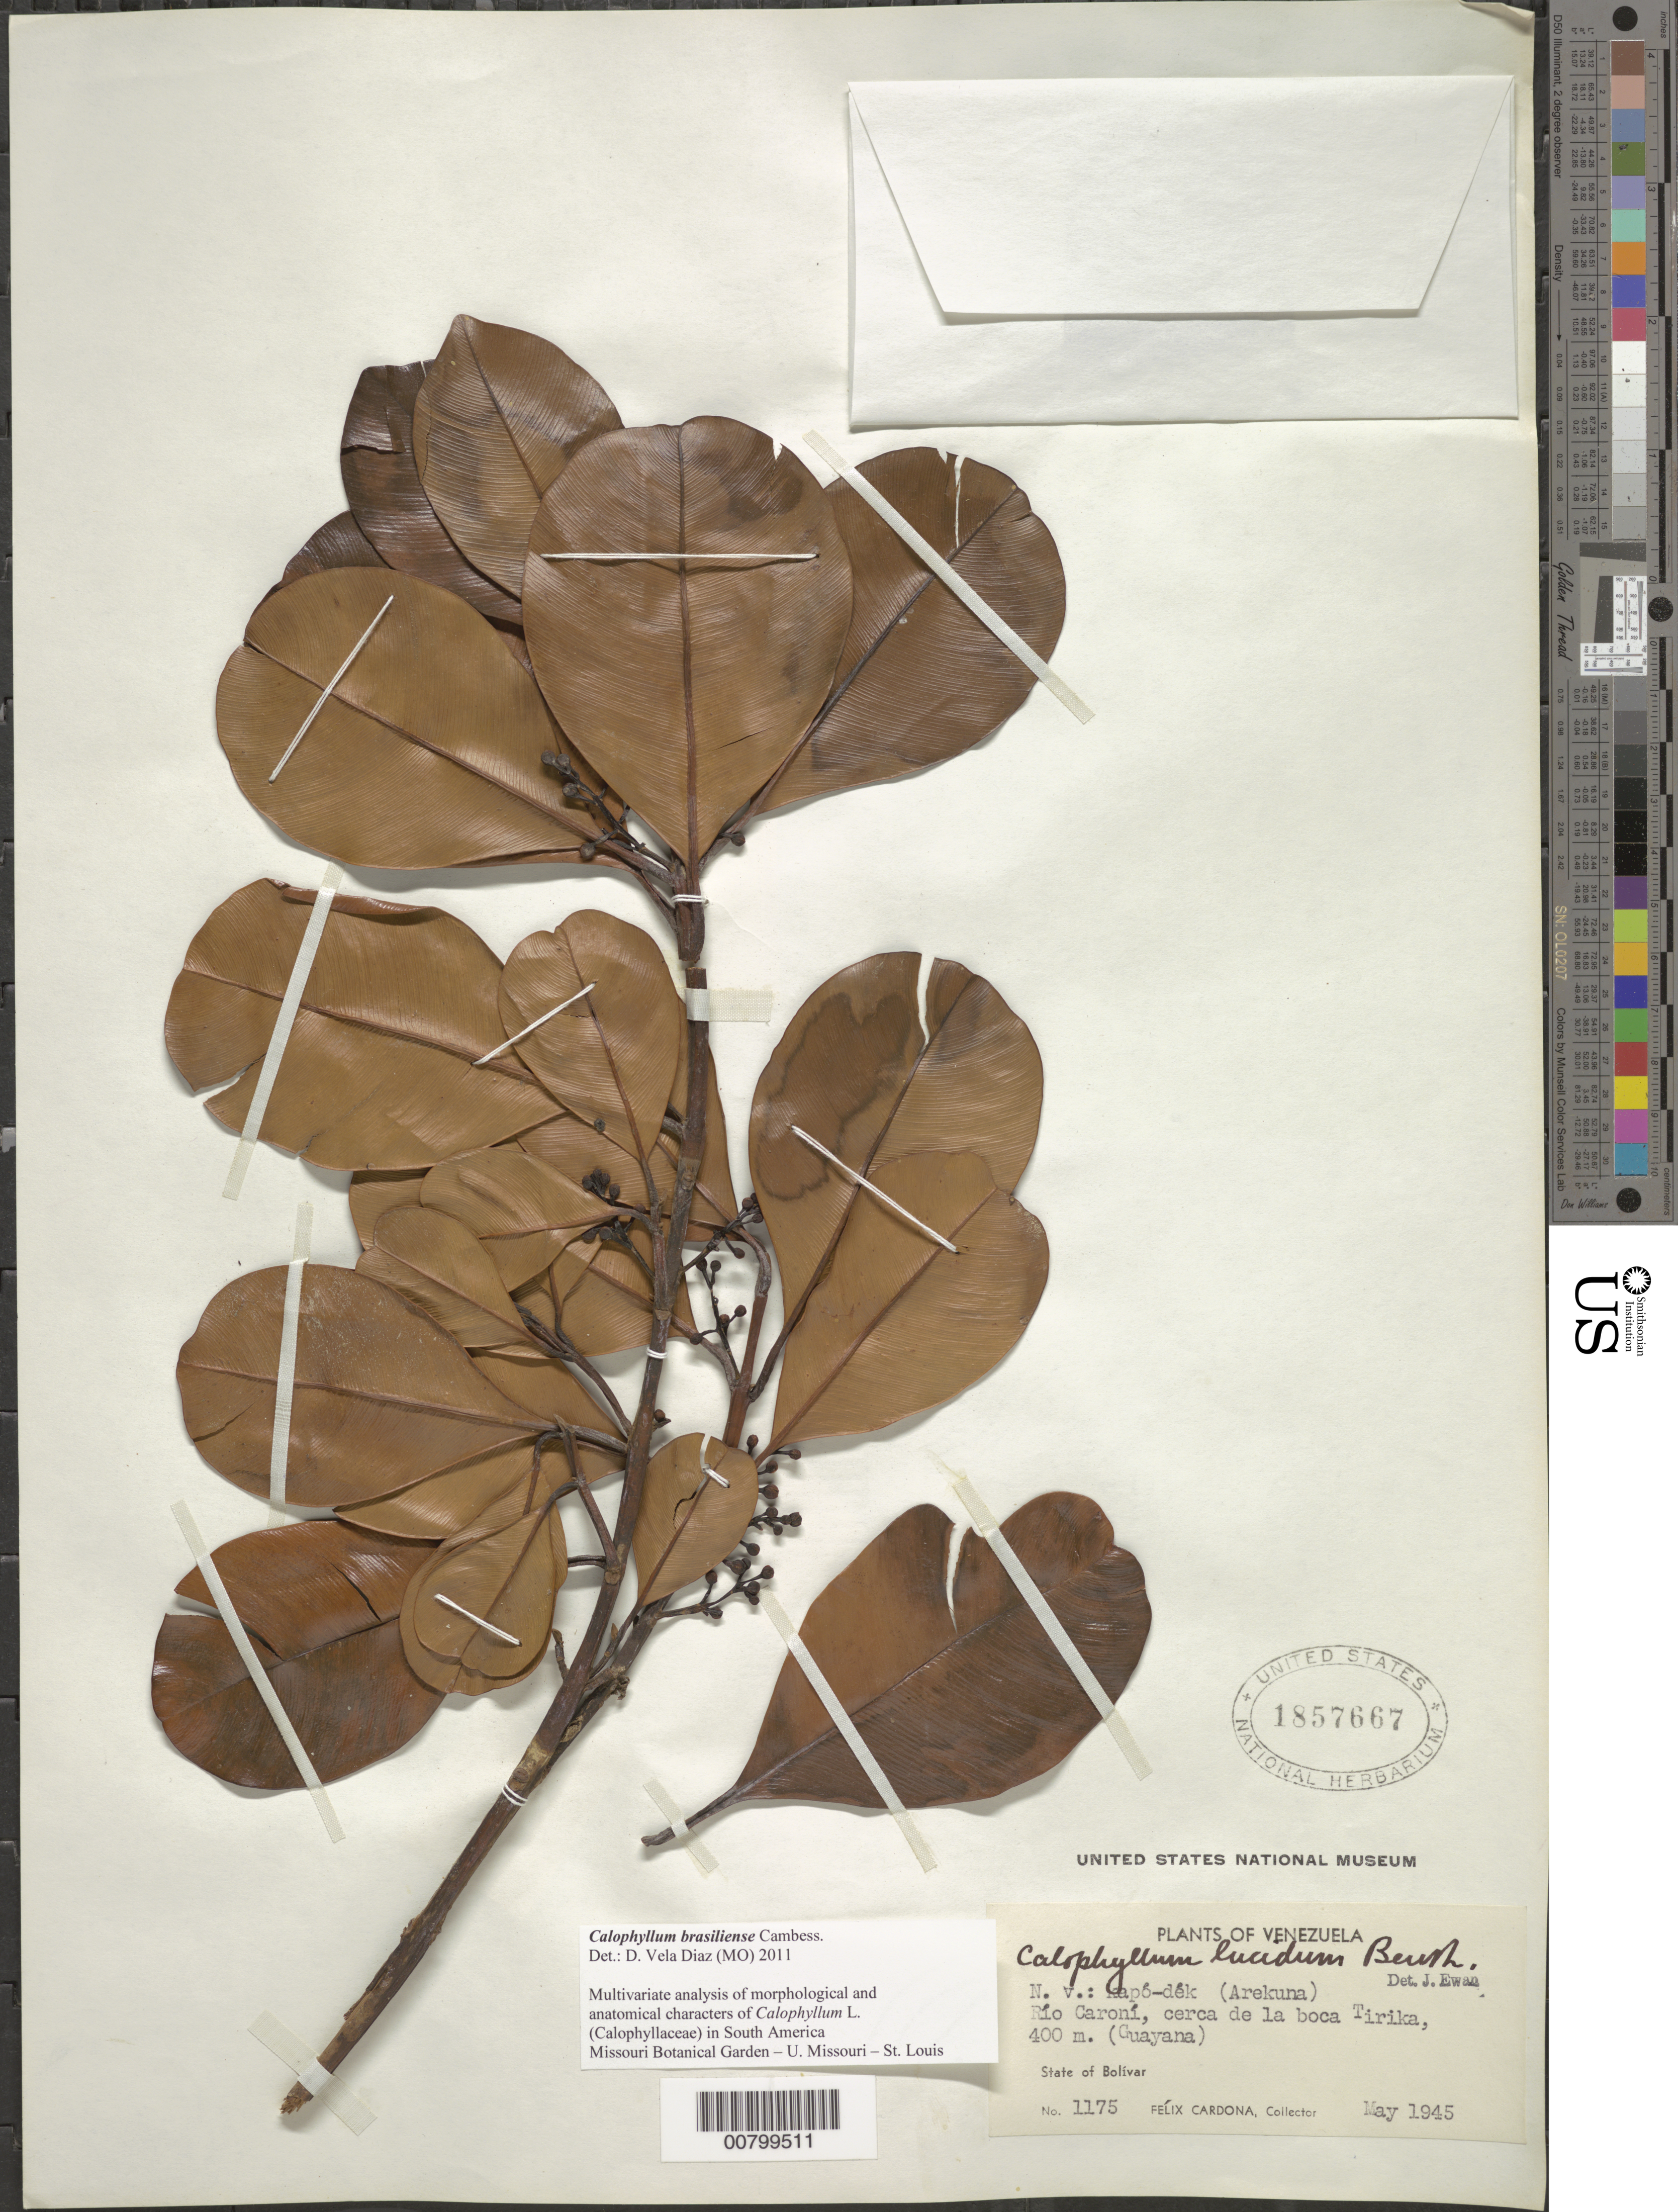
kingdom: Plantae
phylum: Tracheophyta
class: Magnoliopsida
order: Malpighiales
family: Calophyllaceae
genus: Calophyllum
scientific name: Calophyllum brasiliense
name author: Cambess.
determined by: Vela Díaz, D.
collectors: F. Cardona Puig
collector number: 1175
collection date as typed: May-45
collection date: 1945-05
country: Venezuela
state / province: Bolívar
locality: Río Caroní, Tirika (Guayana)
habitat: Near mouth of river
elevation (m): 400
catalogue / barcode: US 1857667